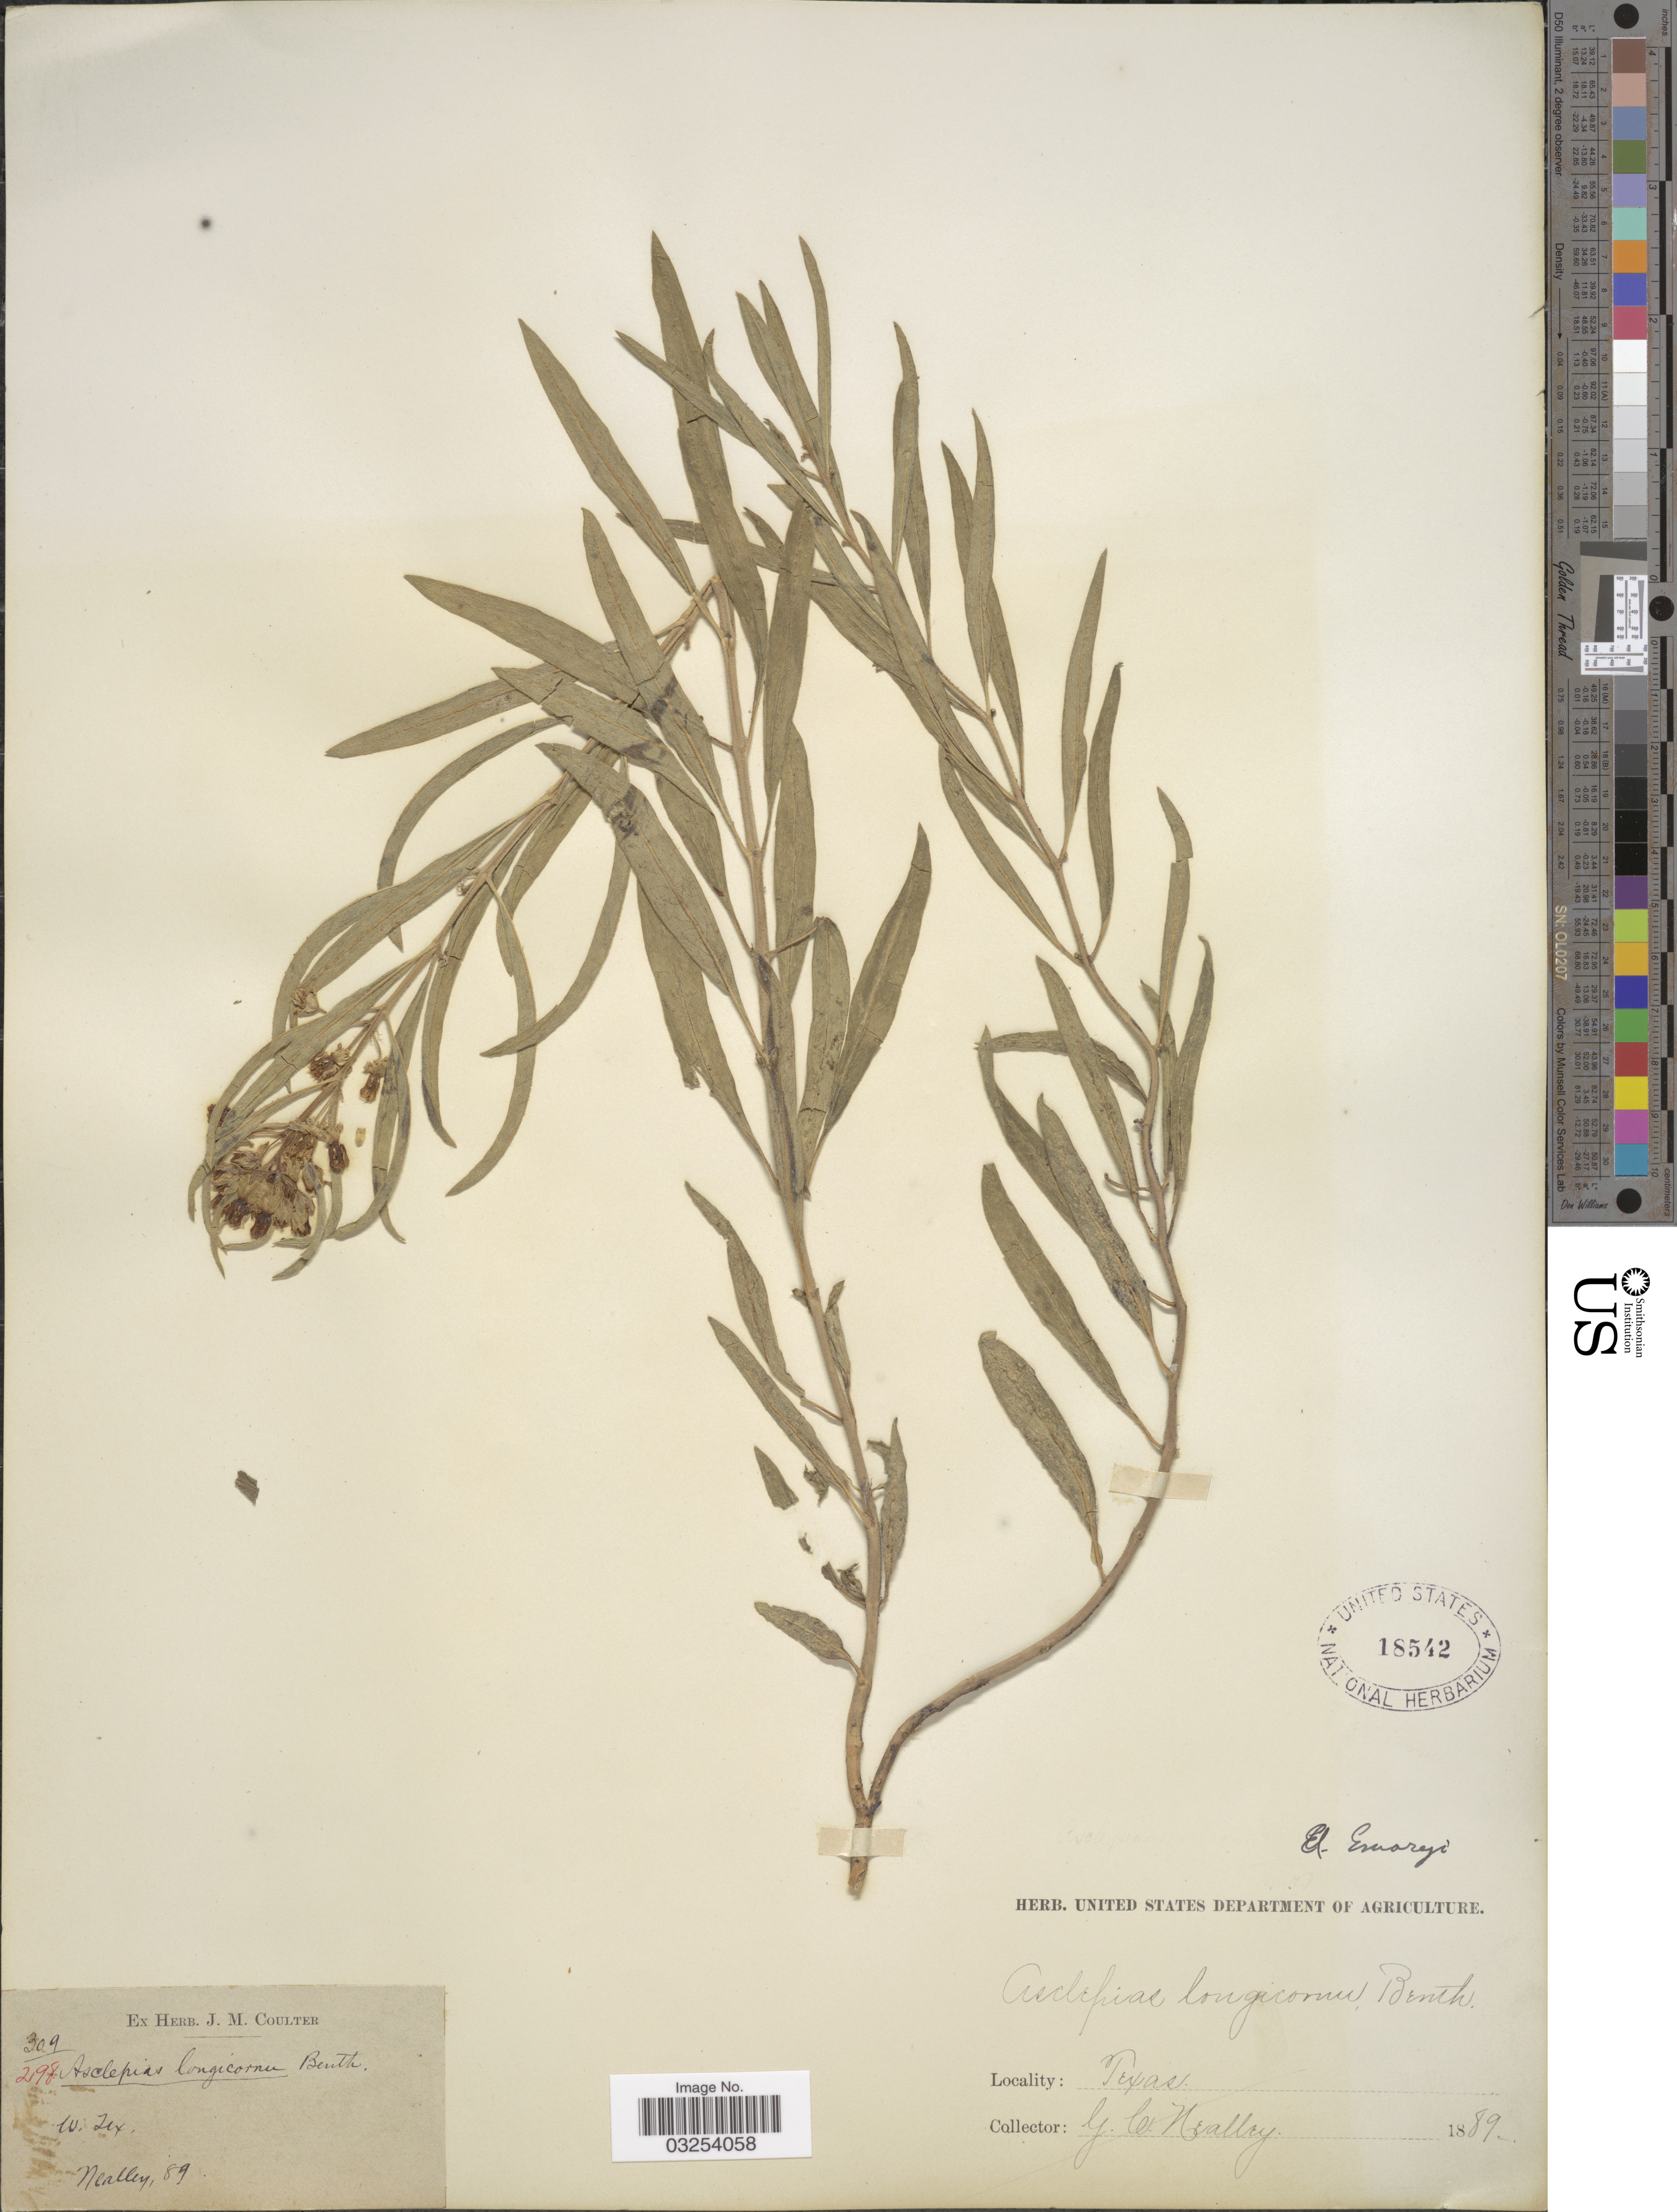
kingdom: Plantae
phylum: Tracheophyta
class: Magnoliopsida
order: Gentianales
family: Apocynaceae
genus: Asclepias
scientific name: Asclepias emoryi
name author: (Greene) Vail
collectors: Nealley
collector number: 309/298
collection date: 1889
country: United States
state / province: Texas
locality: W. Tex.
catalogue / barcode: US 18542